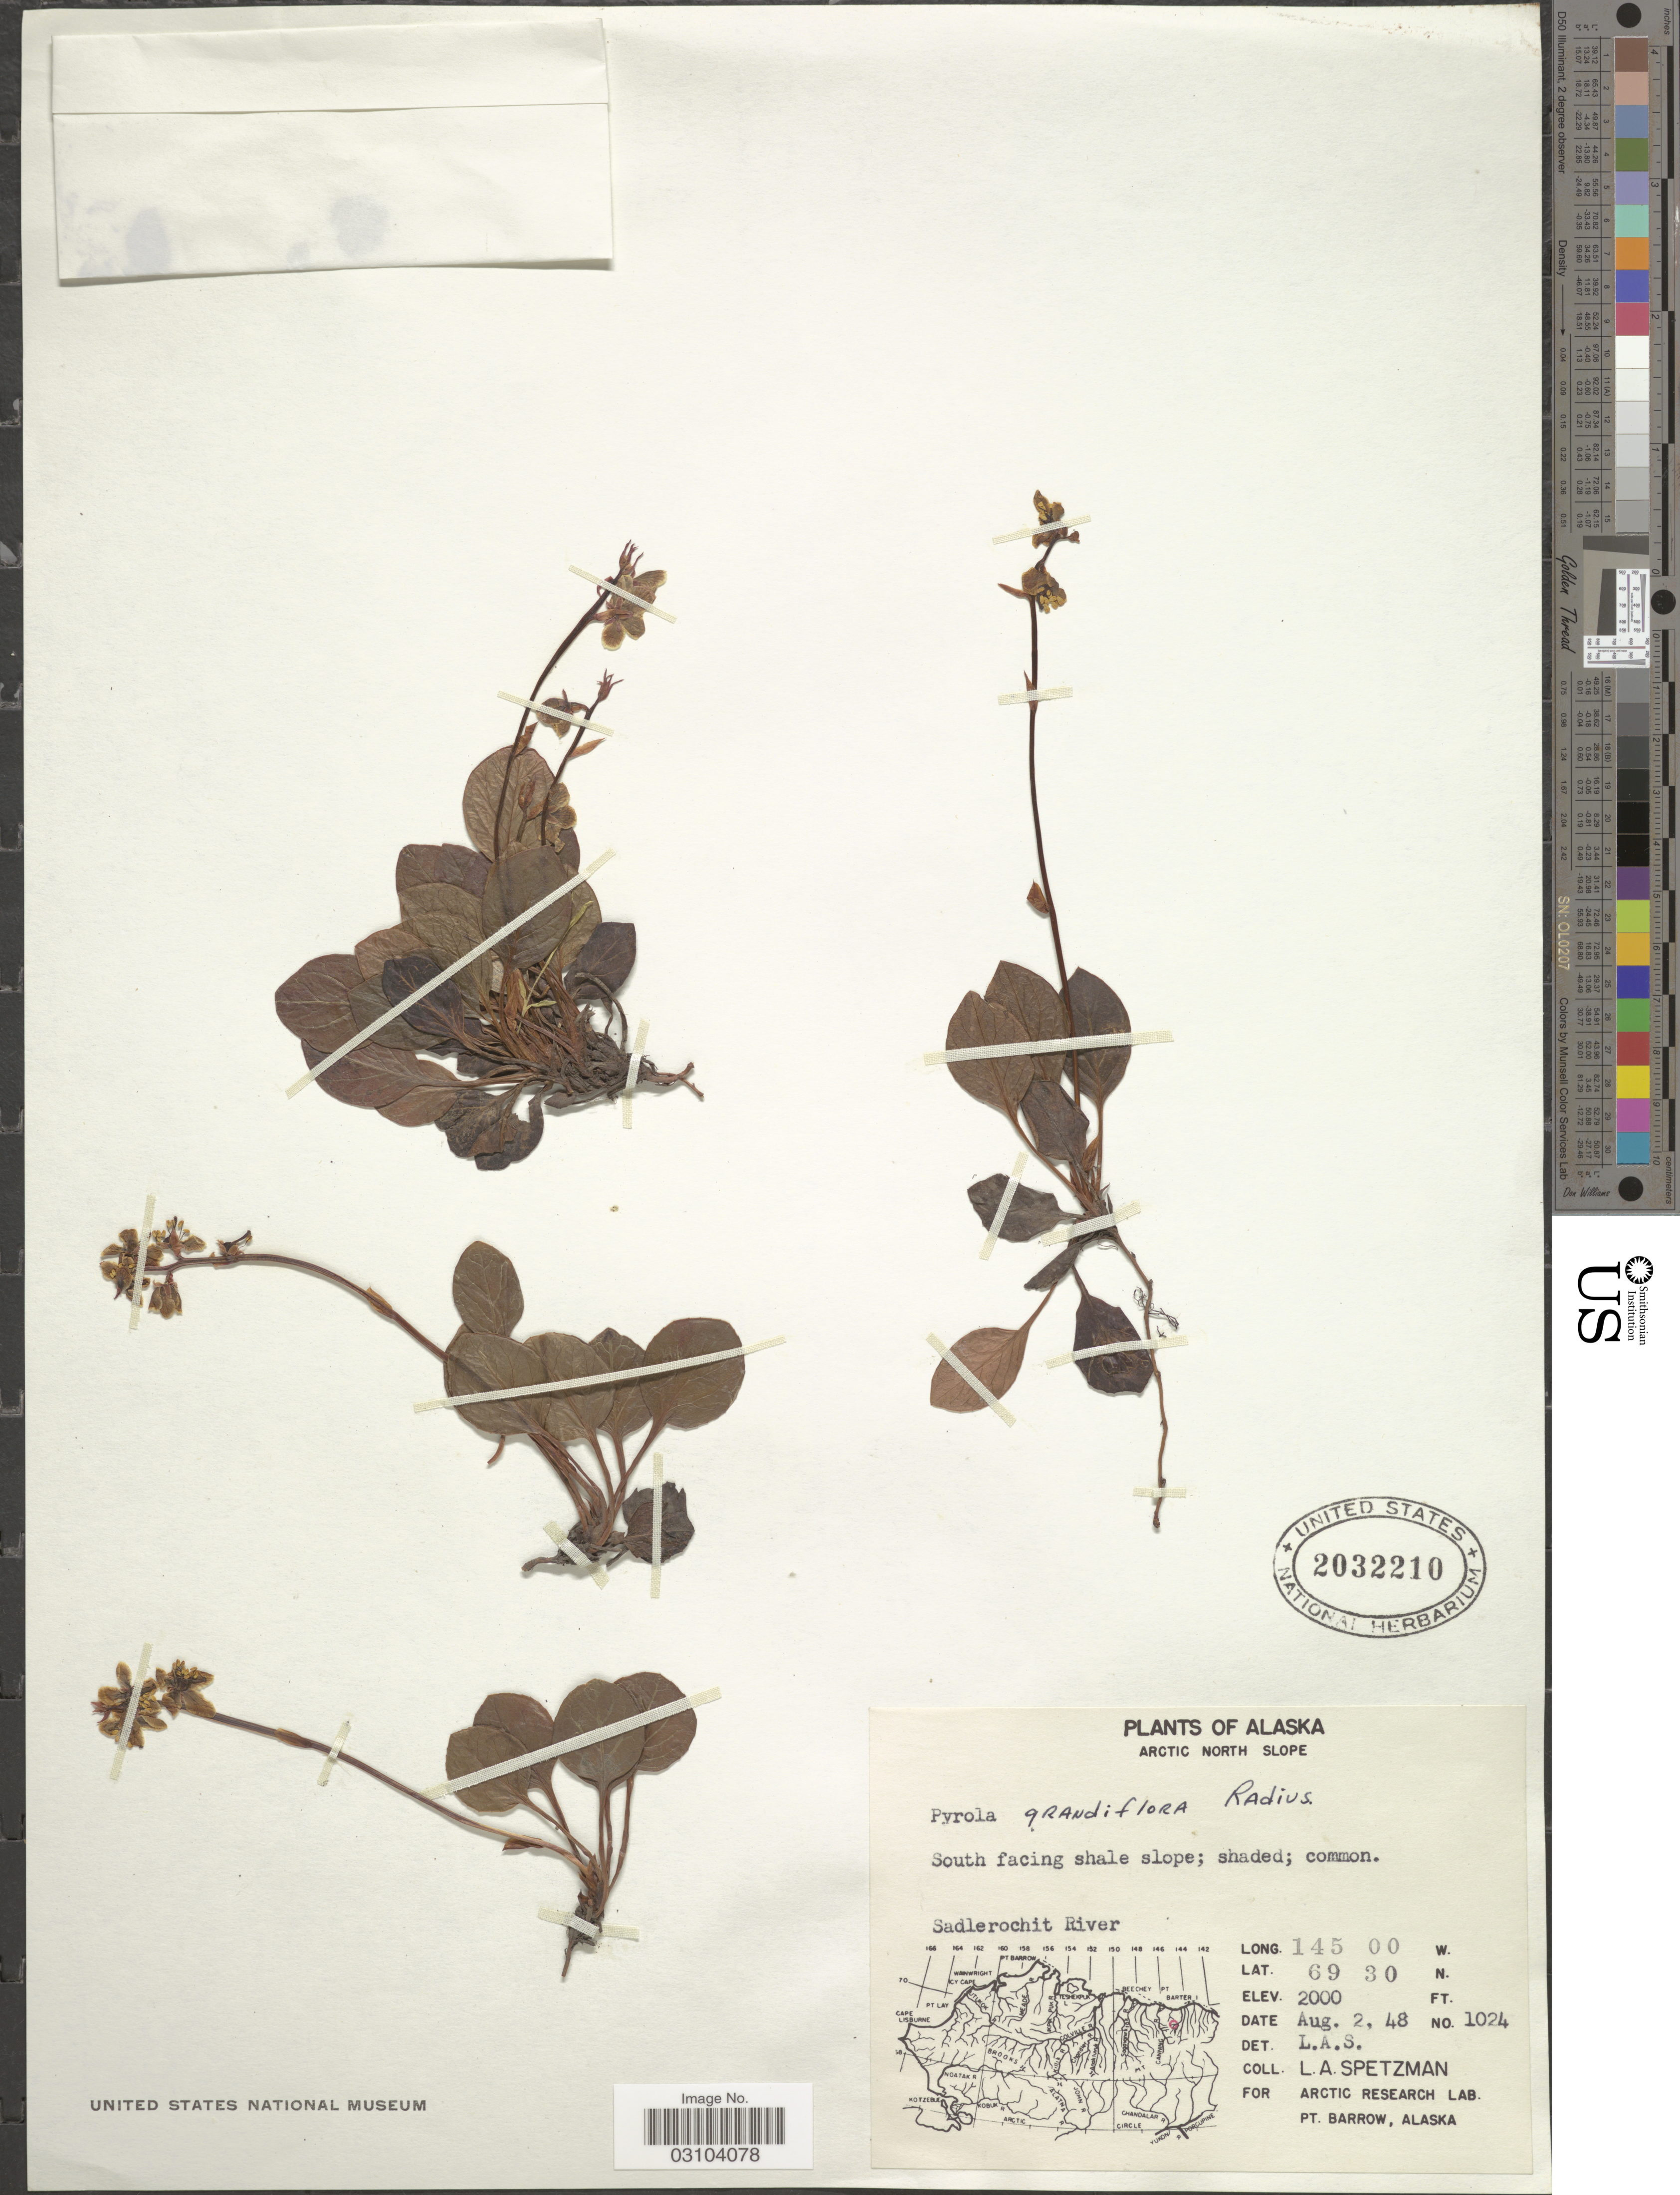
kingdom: Plantae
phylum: Tracheophyta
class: Magnoliopsida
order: Ericales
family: Ericaceae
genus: Pyrola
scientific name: Pyrola grandiflora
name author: Radius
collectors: L. Spetzman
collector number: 1024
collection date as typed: Transcribed d/m/y: 2/8/48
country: United States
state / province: Alaska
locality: Arctic North Slope. Sadlerochit River.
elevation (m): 610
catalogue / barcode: US 2032210